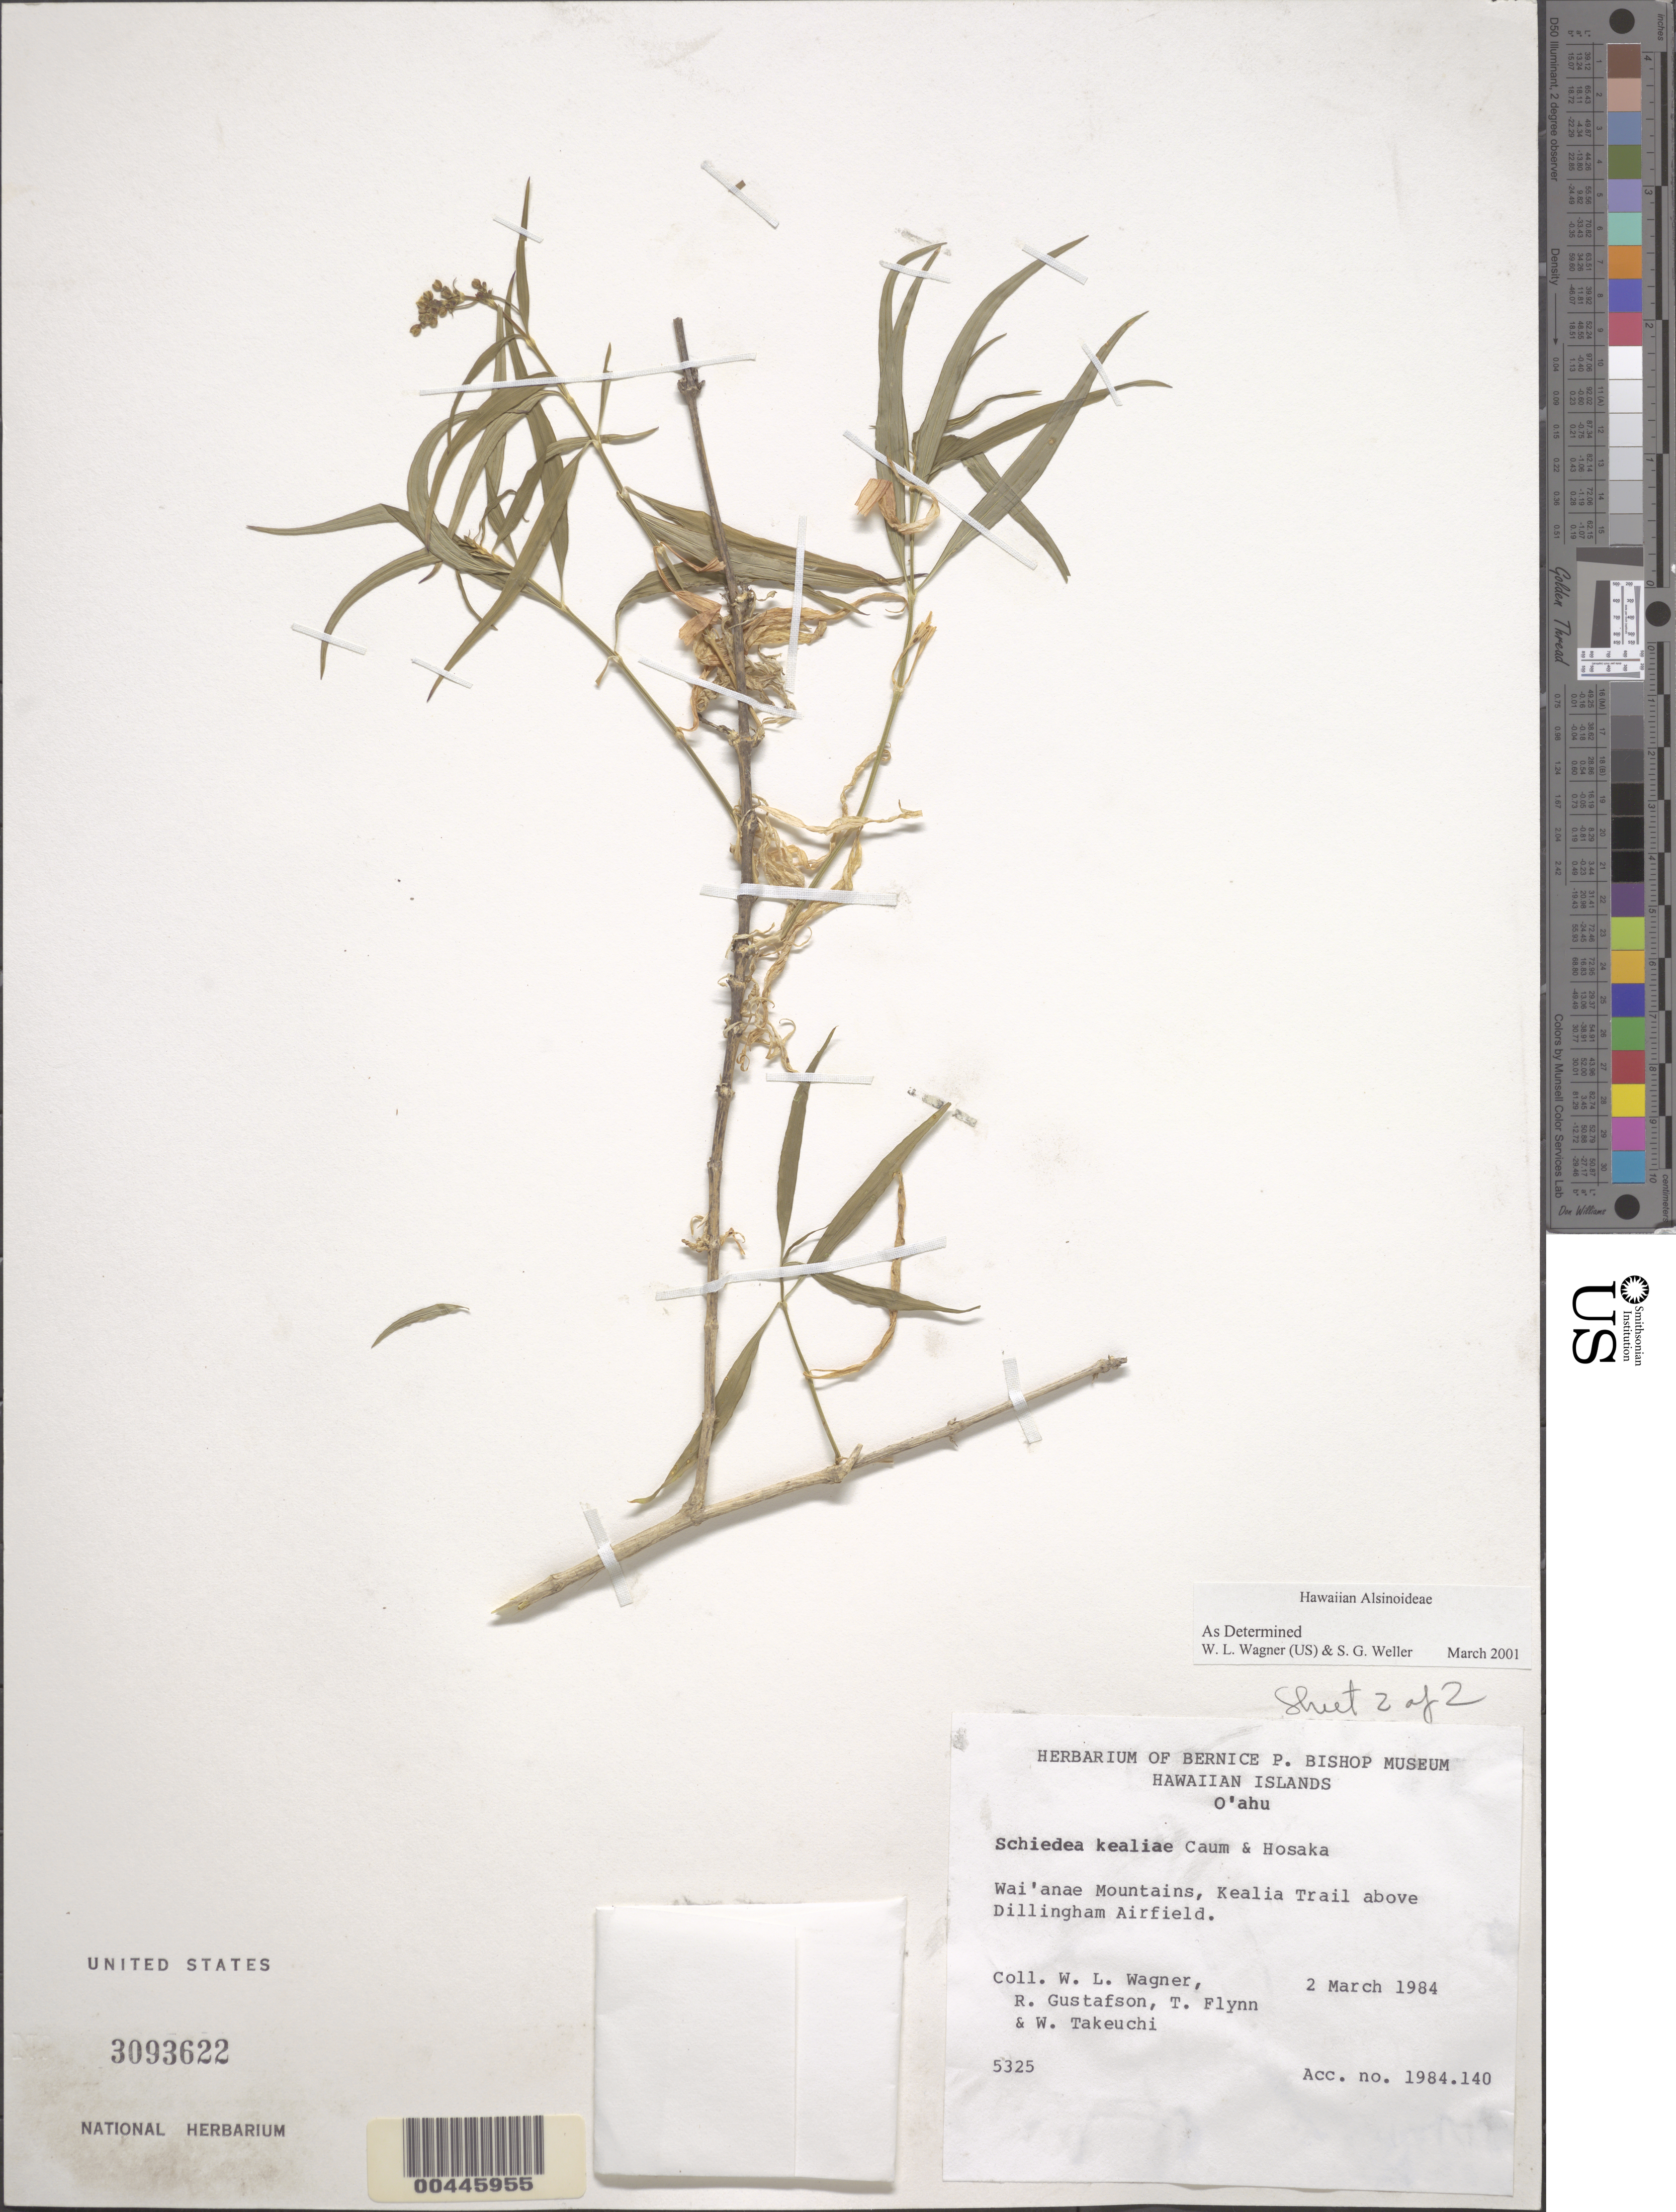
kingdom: Plantae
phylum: Tracheophyta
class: Magnoliopsida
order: Caryophyllales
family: Caryophyllaceae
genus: Schiedea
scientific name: Schiedea kealiae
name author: Caum & Hosaka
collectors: W. L. Wagner, R. Gustafson, T. W. Flynn & W. N. Takeuchi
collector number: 5325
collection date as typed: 2 Mar 1984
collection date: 1984-03-02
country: United States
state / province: Hawaii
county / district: Honolulu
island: Oahu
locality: Waianae Mts., Kealia Trail above Dillingham Airfield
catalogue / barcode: US 3093622